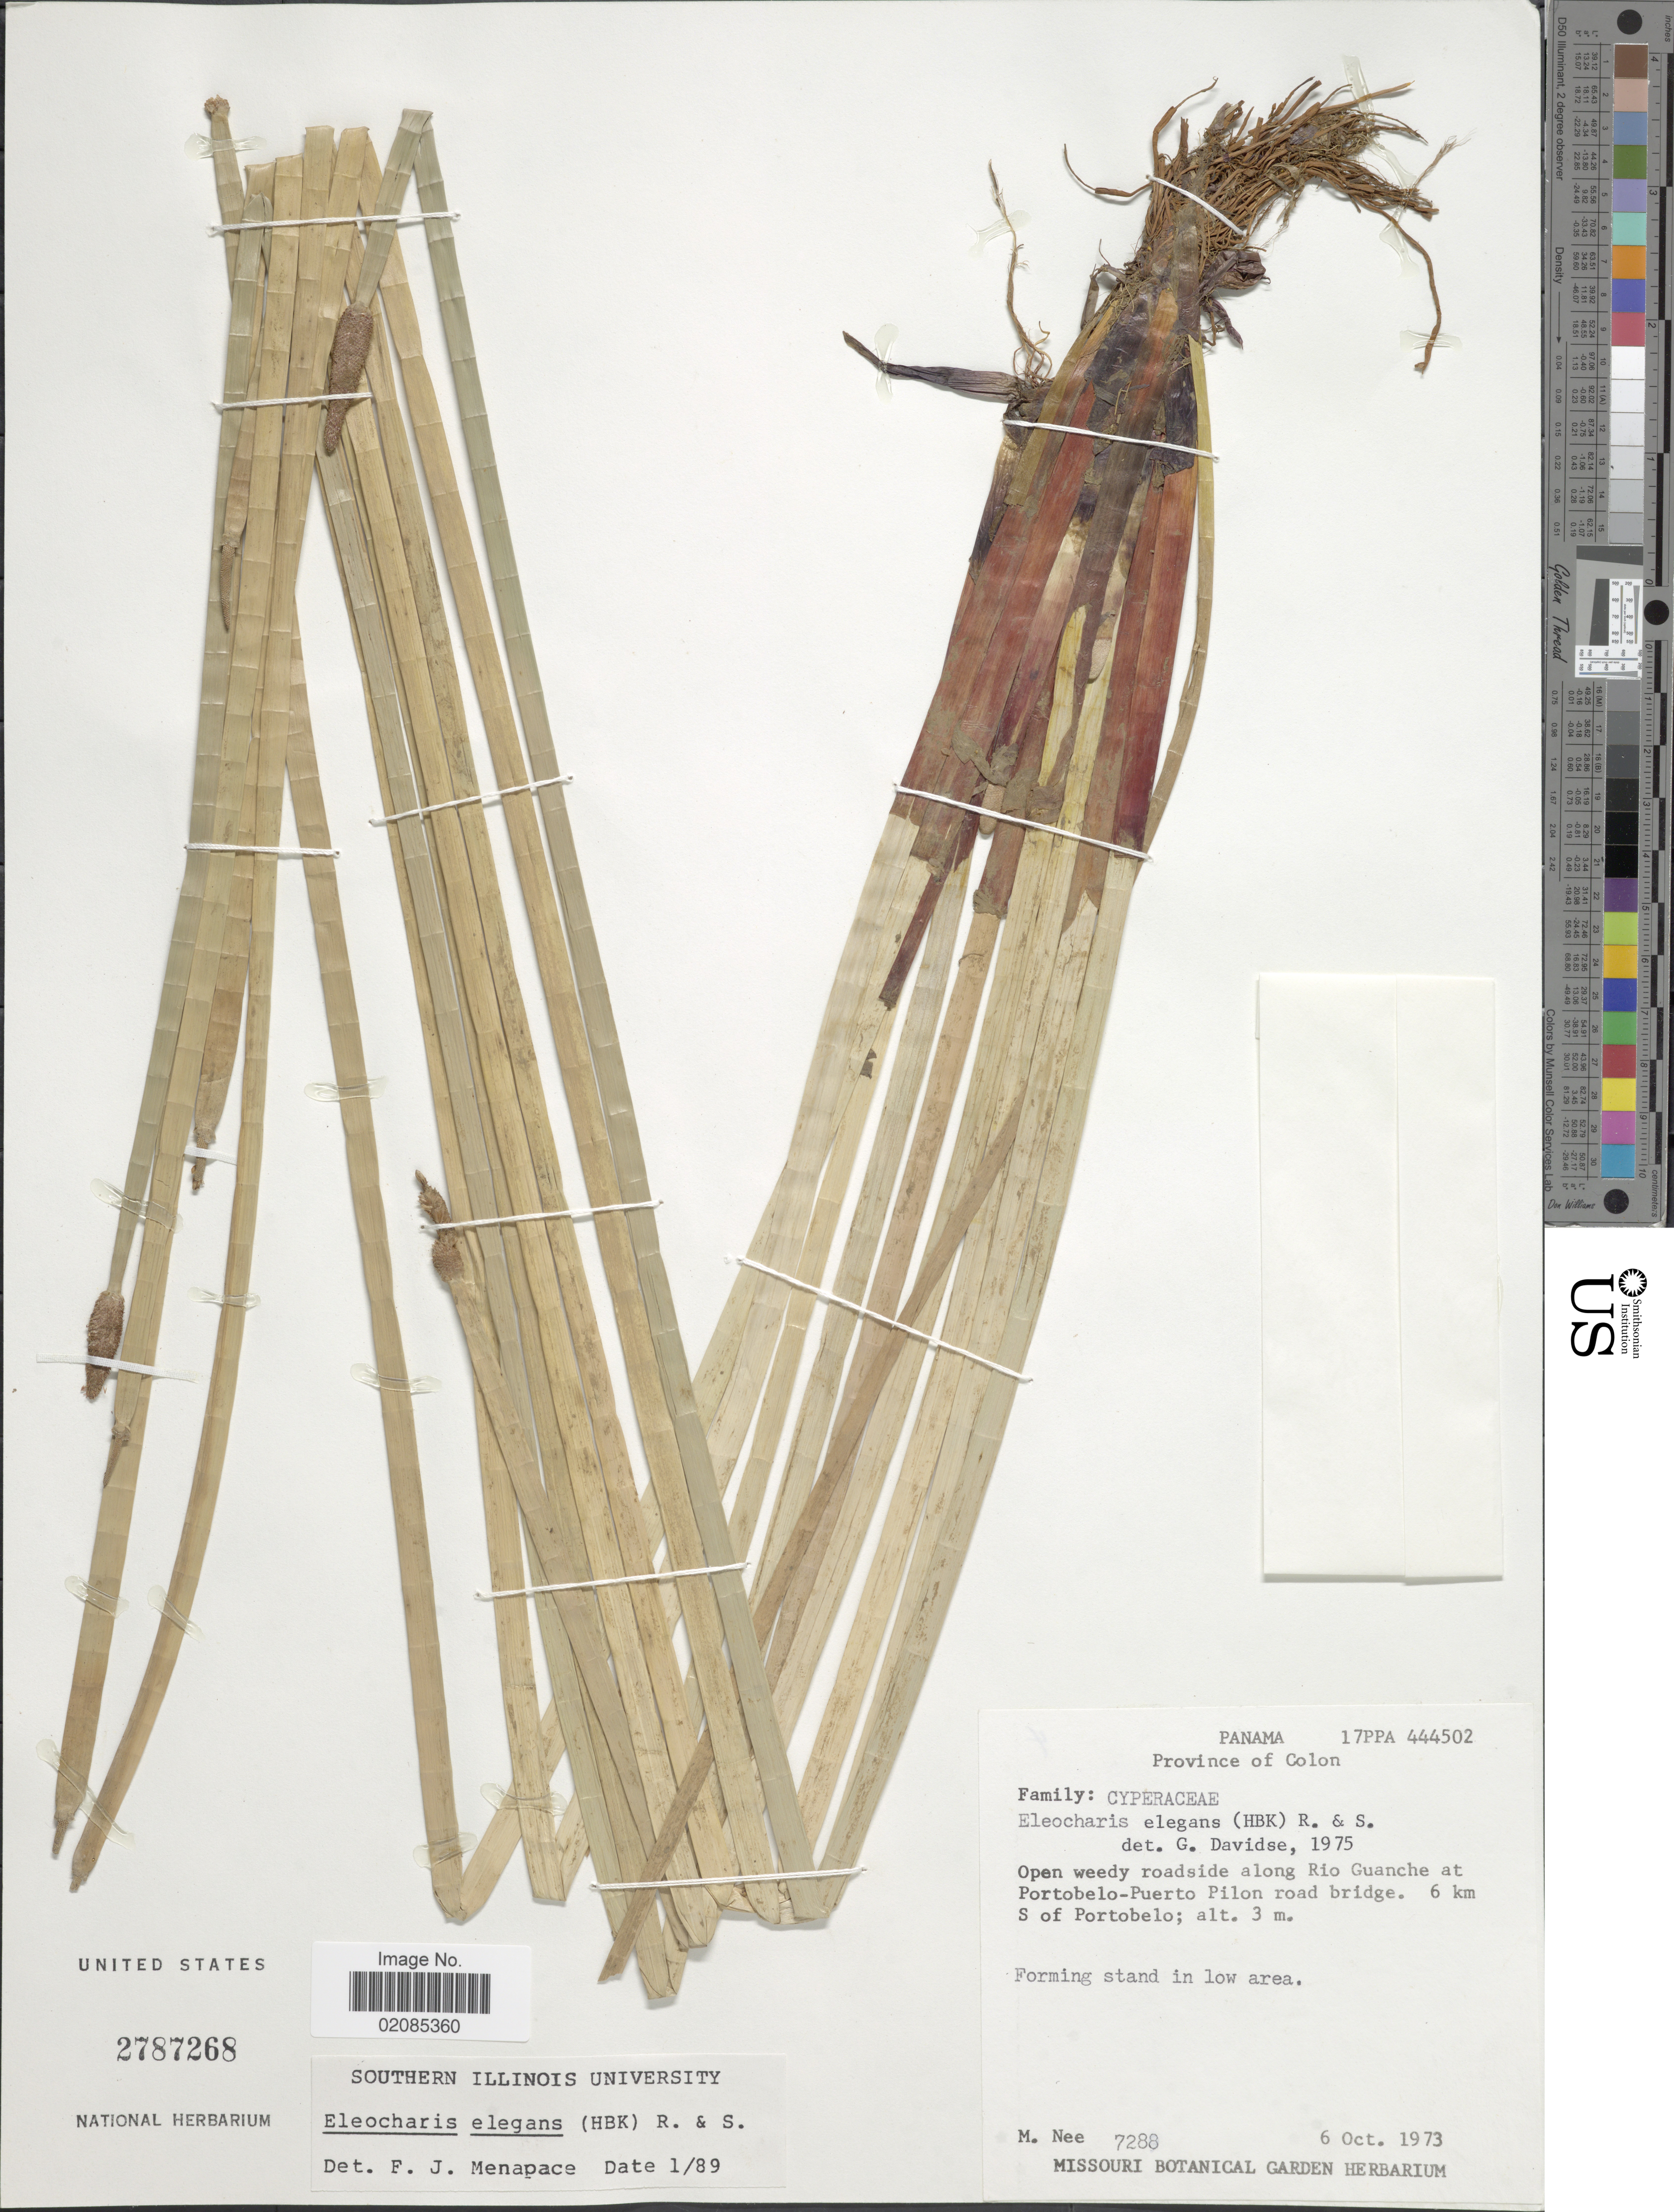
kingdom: Plantae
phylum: Tracheophyta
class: Liliopsida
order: Poales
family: Cyperaceae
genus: Eleocharis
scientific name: Eleocharis elegans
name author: (Kunth) Roem. & Schult.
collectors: M. Nee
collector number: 7288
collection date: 1973-10-06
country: Panama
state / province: Colón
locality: Province of Colon, roadside along Rio Guanche at Portobelo- Puerto Pilon road bridge. 6 km S of Portobelo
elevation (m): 3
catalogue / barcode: US 2787268